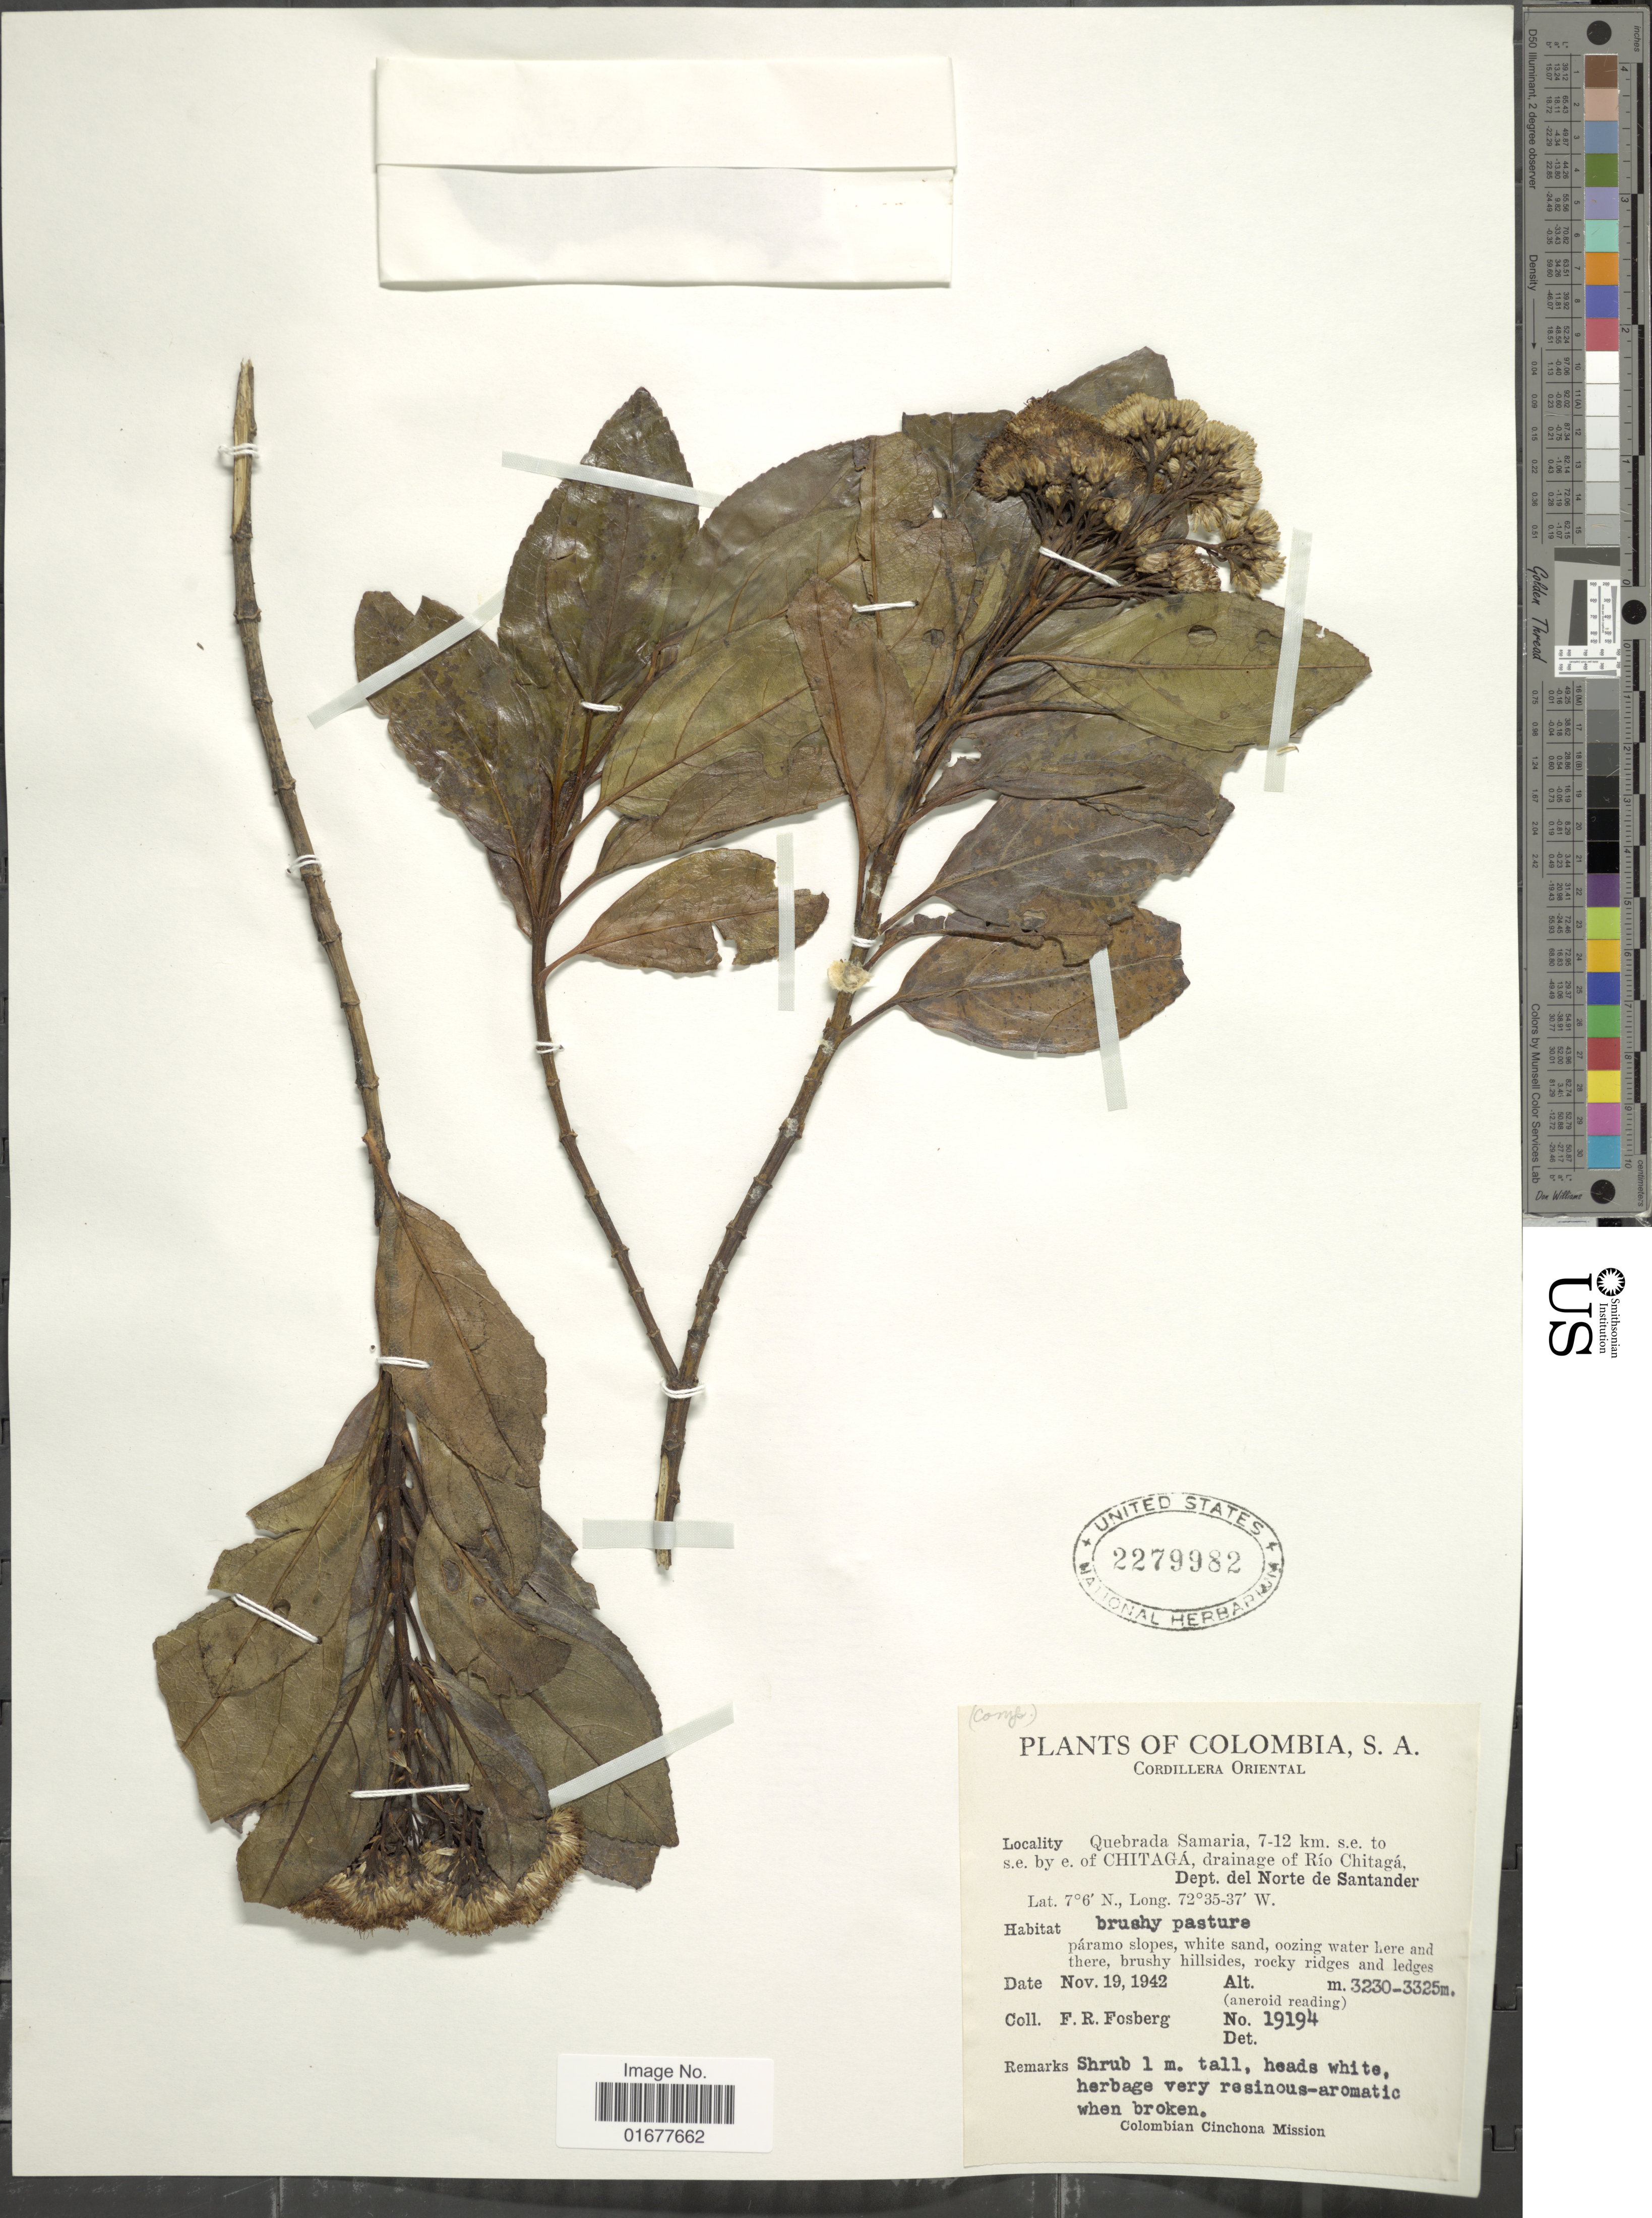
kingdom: Plantae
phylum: Tracheophyta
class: Magnoliopsida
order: Asterales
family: Asteraceae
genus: Ageratina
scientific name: Ageratina tinifolia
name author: (Kunth) R.M. King & H. Rob.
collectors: F. R. Fosberg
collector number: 19194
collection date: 1942-11-19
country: Colombia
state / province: Norte de Santander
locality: Quebrada Samaria, 7-12 km. s.e. to s.e. by e. of Chitaga, drainage of Rio Chitaga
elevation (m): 3230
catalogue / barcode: US 2279982